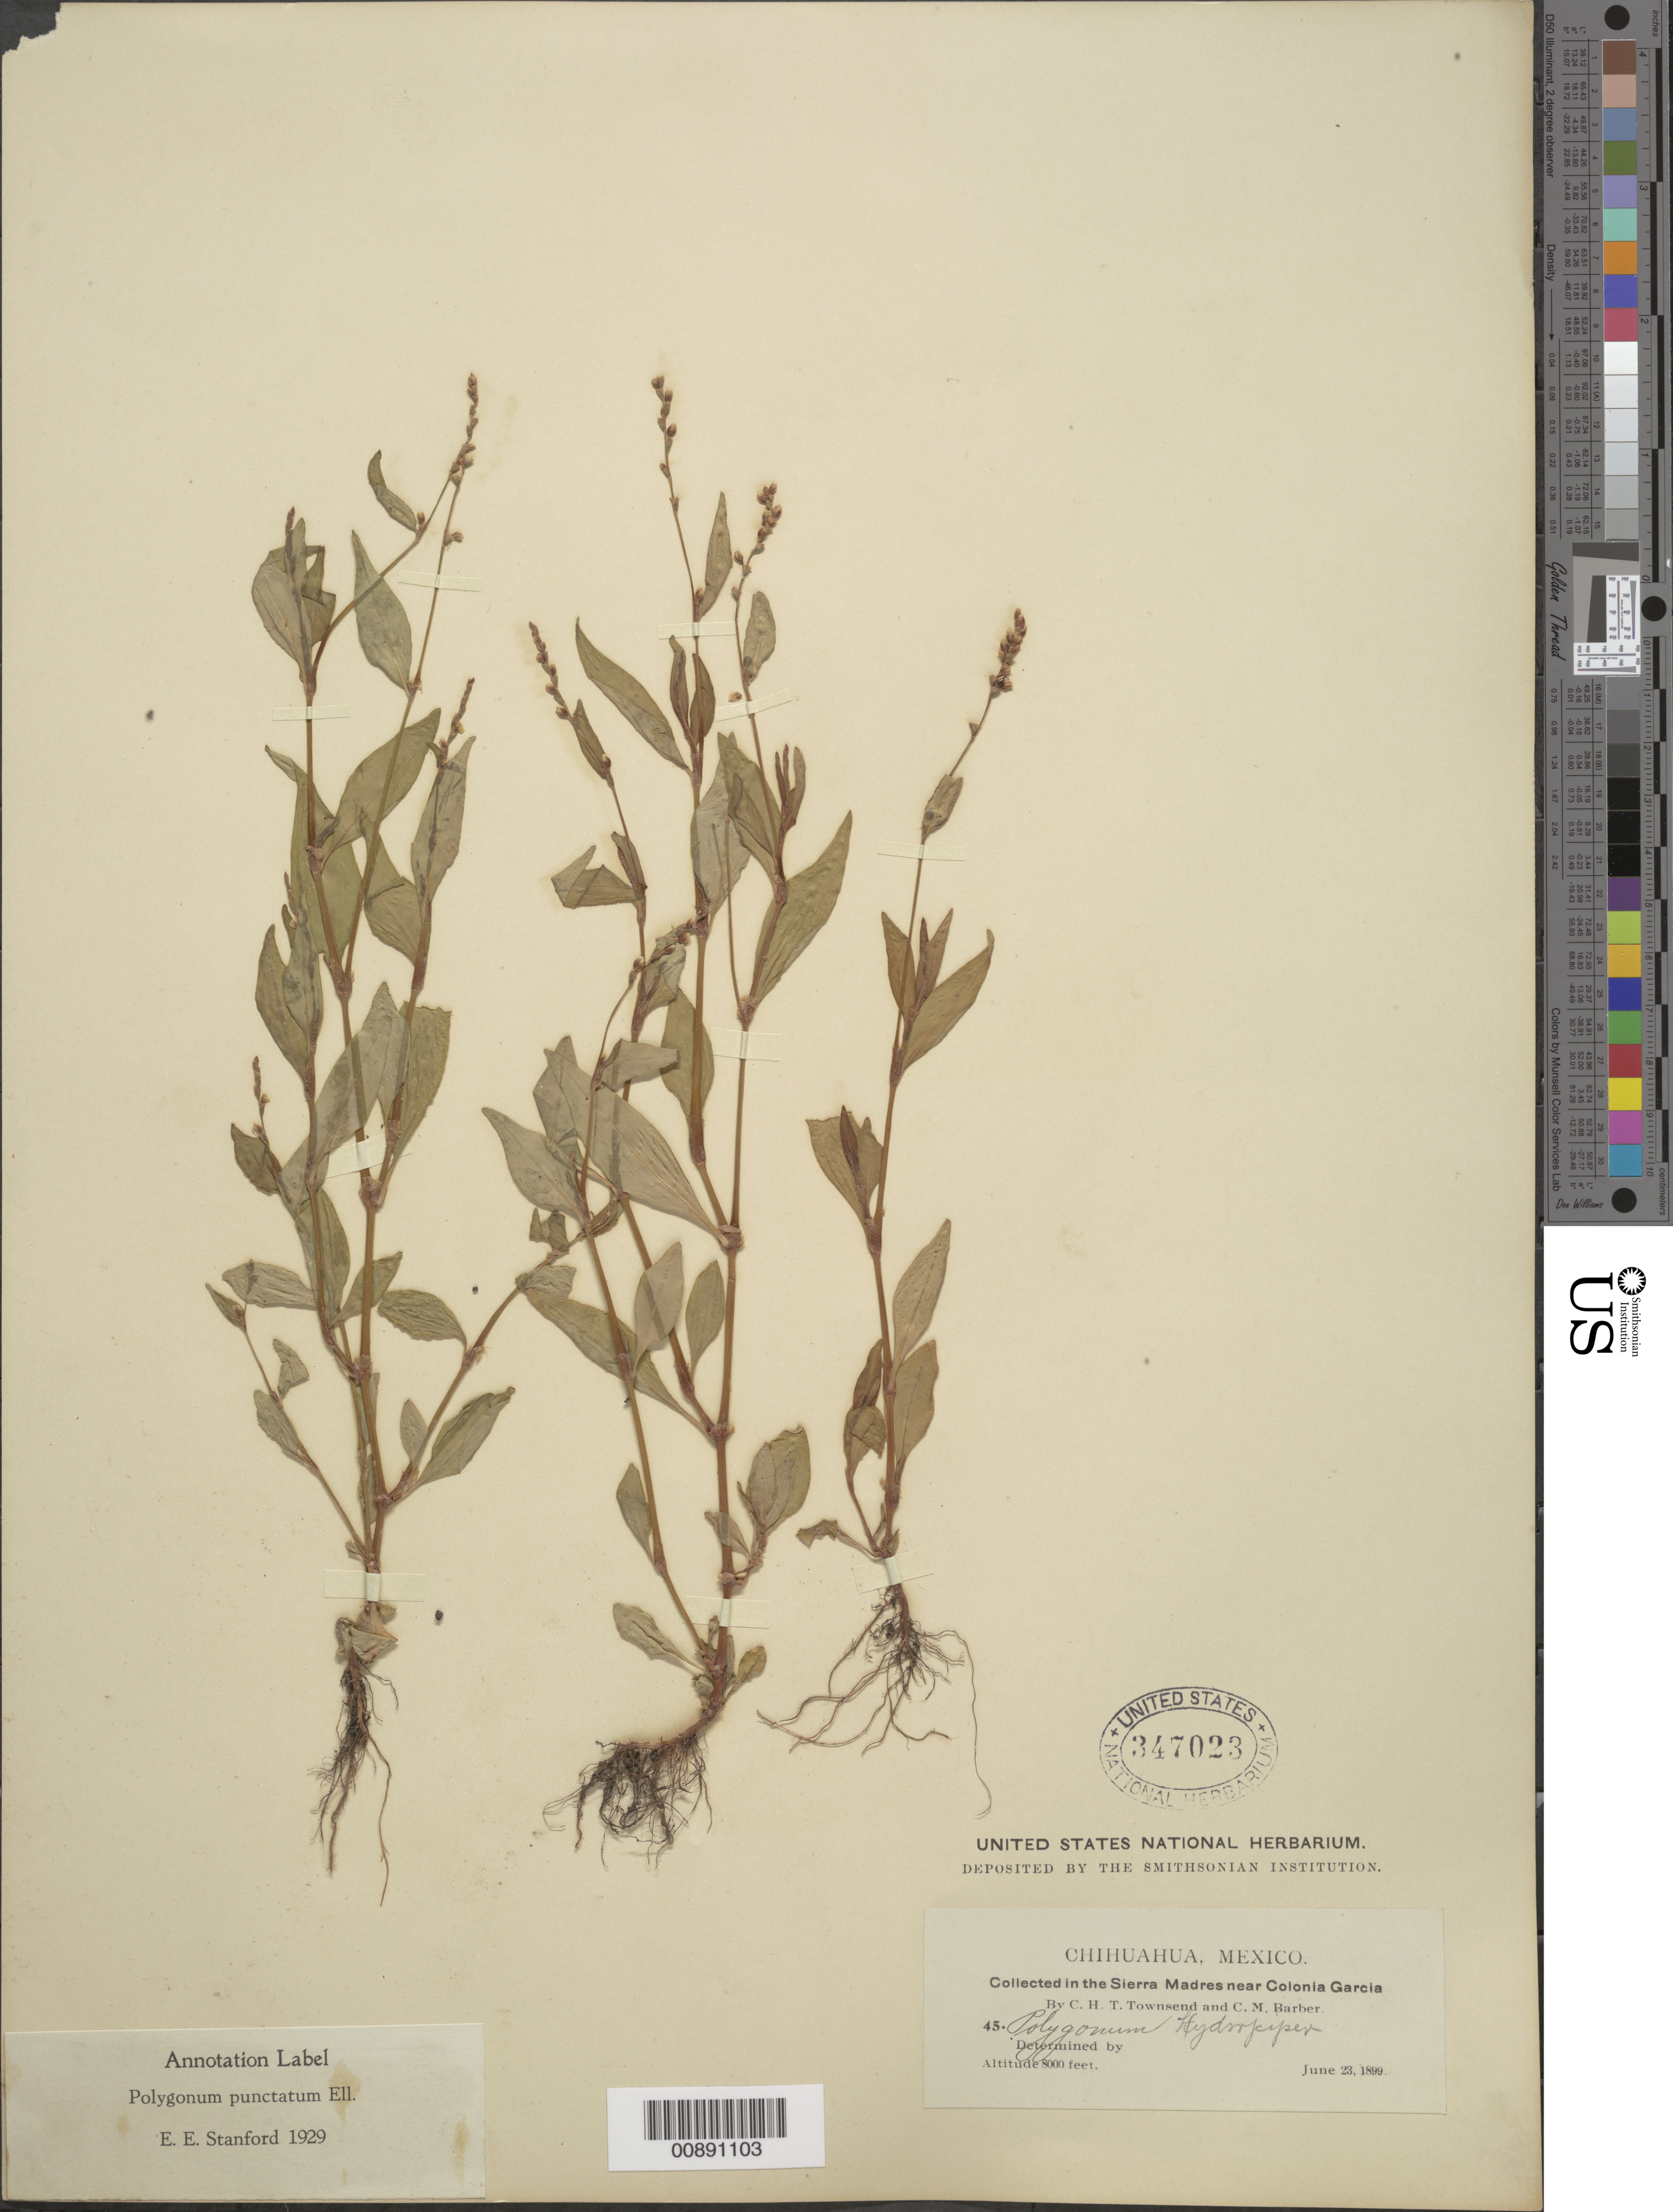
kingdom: Plantae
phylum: Tracheophyta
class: Magnoliopsida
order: Caryophyllales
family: Polygonaceae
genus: Polygonum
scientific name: Polygonum punctatum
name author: Elliott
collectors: C. H. T. Townsend & C. Barber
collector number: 45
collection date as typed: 23 Jun 1899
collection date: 1899-06-23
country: Mexico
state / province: Chihuahua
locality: Sierra Madre near Colonia García, Chihuahua.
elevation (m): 2438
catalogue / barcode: US 347023